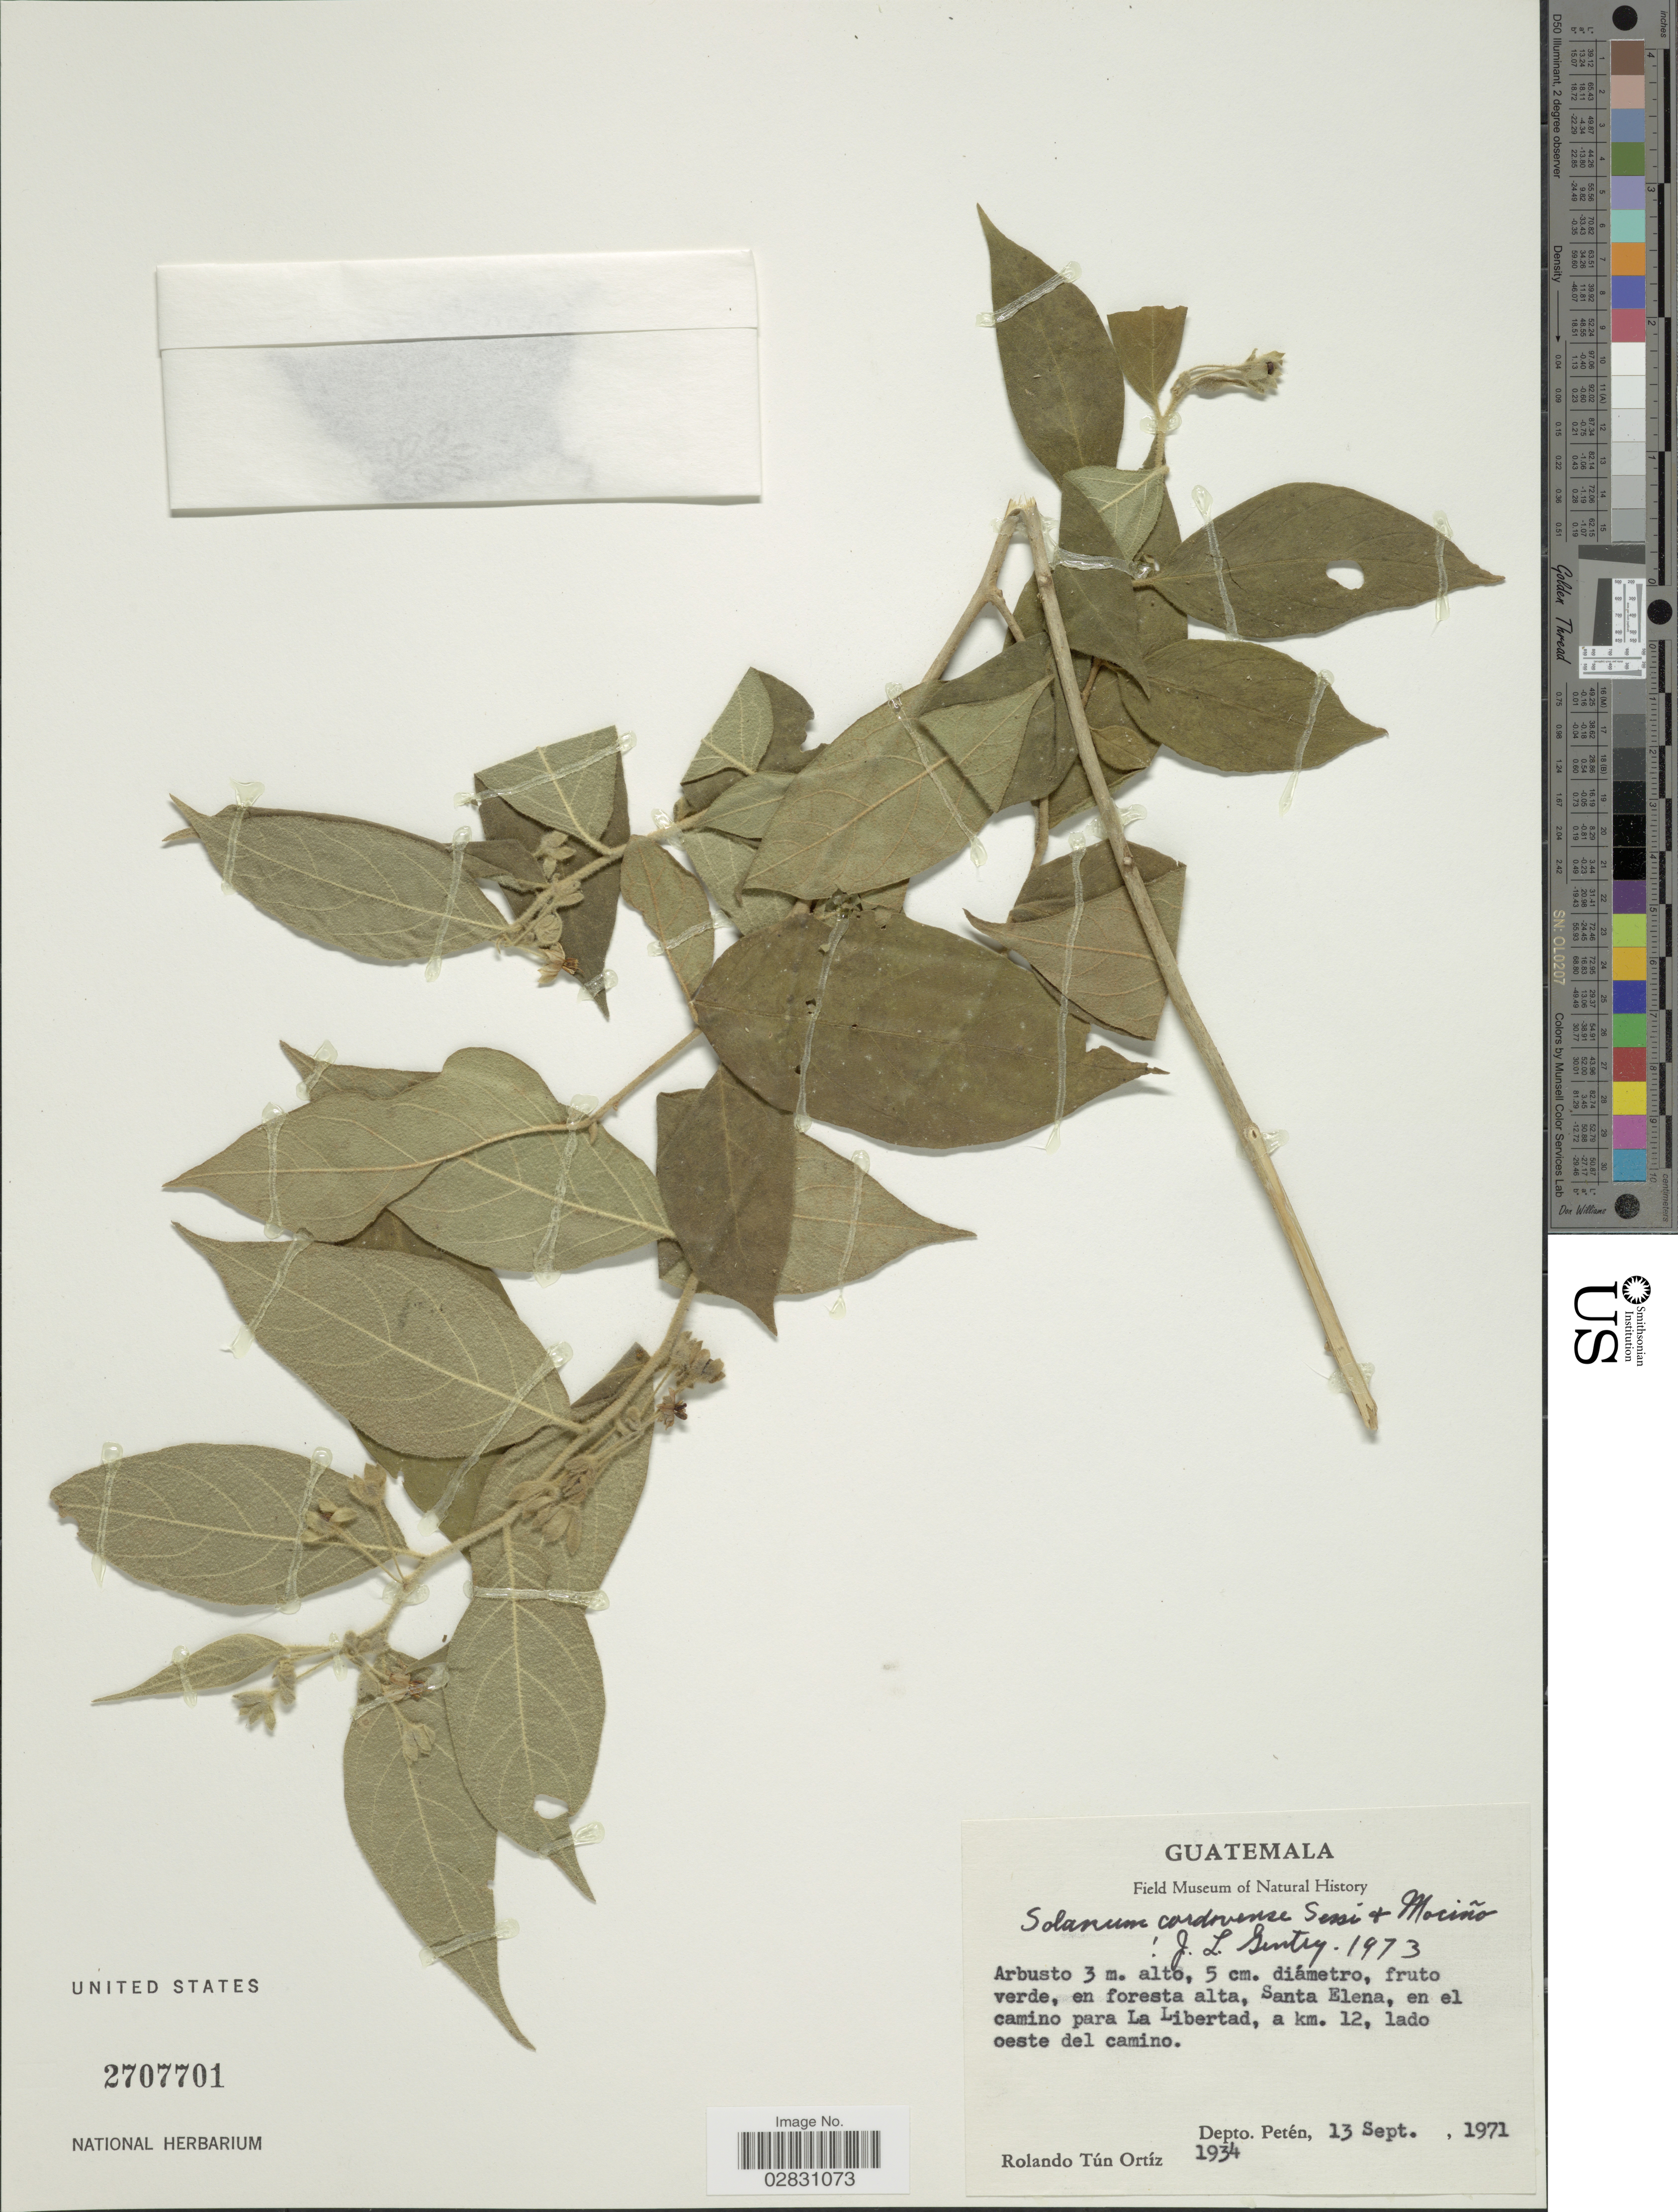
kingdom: Plantae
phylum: Tracheophyta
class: Magnoliopsida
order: Solanales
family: Solanaceae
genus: Solanum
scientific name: Solanum cordovense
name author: Sessé & Moc.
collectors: R. T. Ortíz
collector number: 1934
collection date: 1971-09-13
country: Guatemala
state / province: El Petén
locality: Santa Elena, en el camino para La Libertad, a km. 12, lado oeste del camino. Depto. Petén.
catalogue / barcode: US 2707701